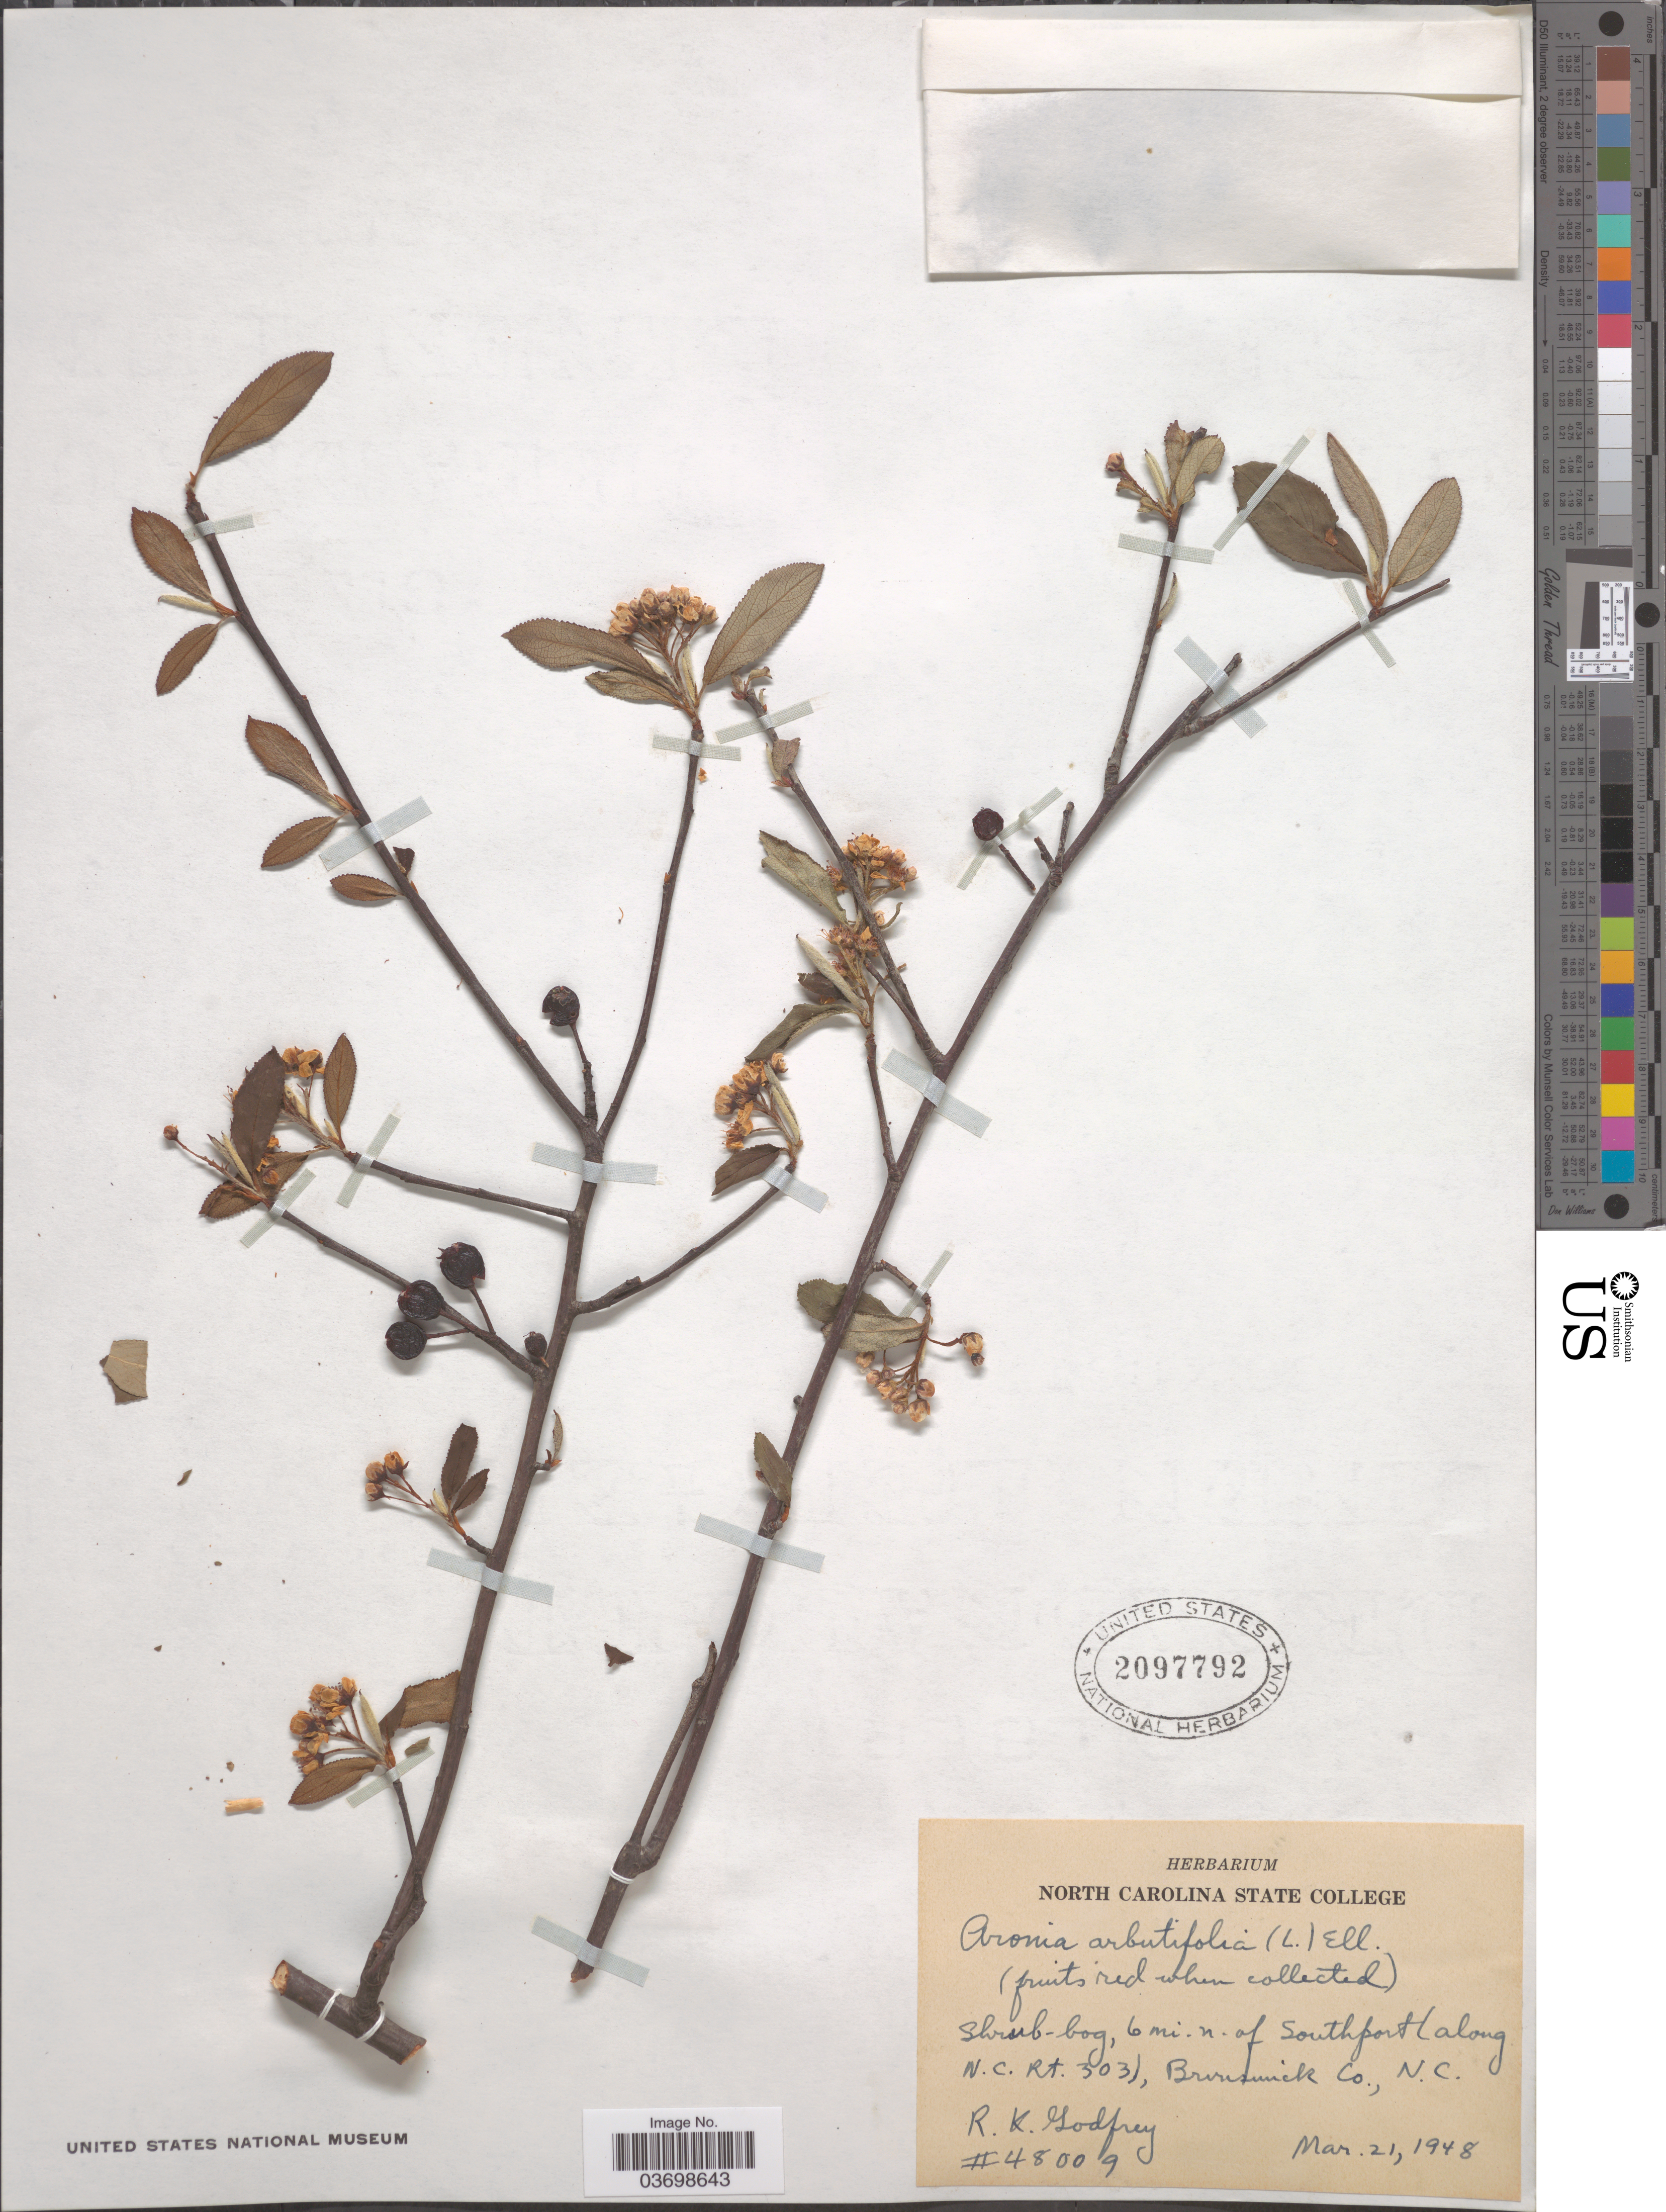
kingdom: Plantae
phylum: Tracheophyta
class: Magnoliopsida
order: Rosales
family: Rosaceae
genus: Aronia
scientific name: Aronia arbutifolia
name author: (L.) Pers.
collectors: R. K. Godfrey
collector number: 48009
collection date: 1948-03-21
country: United States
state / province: North Carolina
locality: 6 mi. n. of Southport (along N. C. Rt. 303), Brunswick Co.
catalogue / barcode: US 2097792